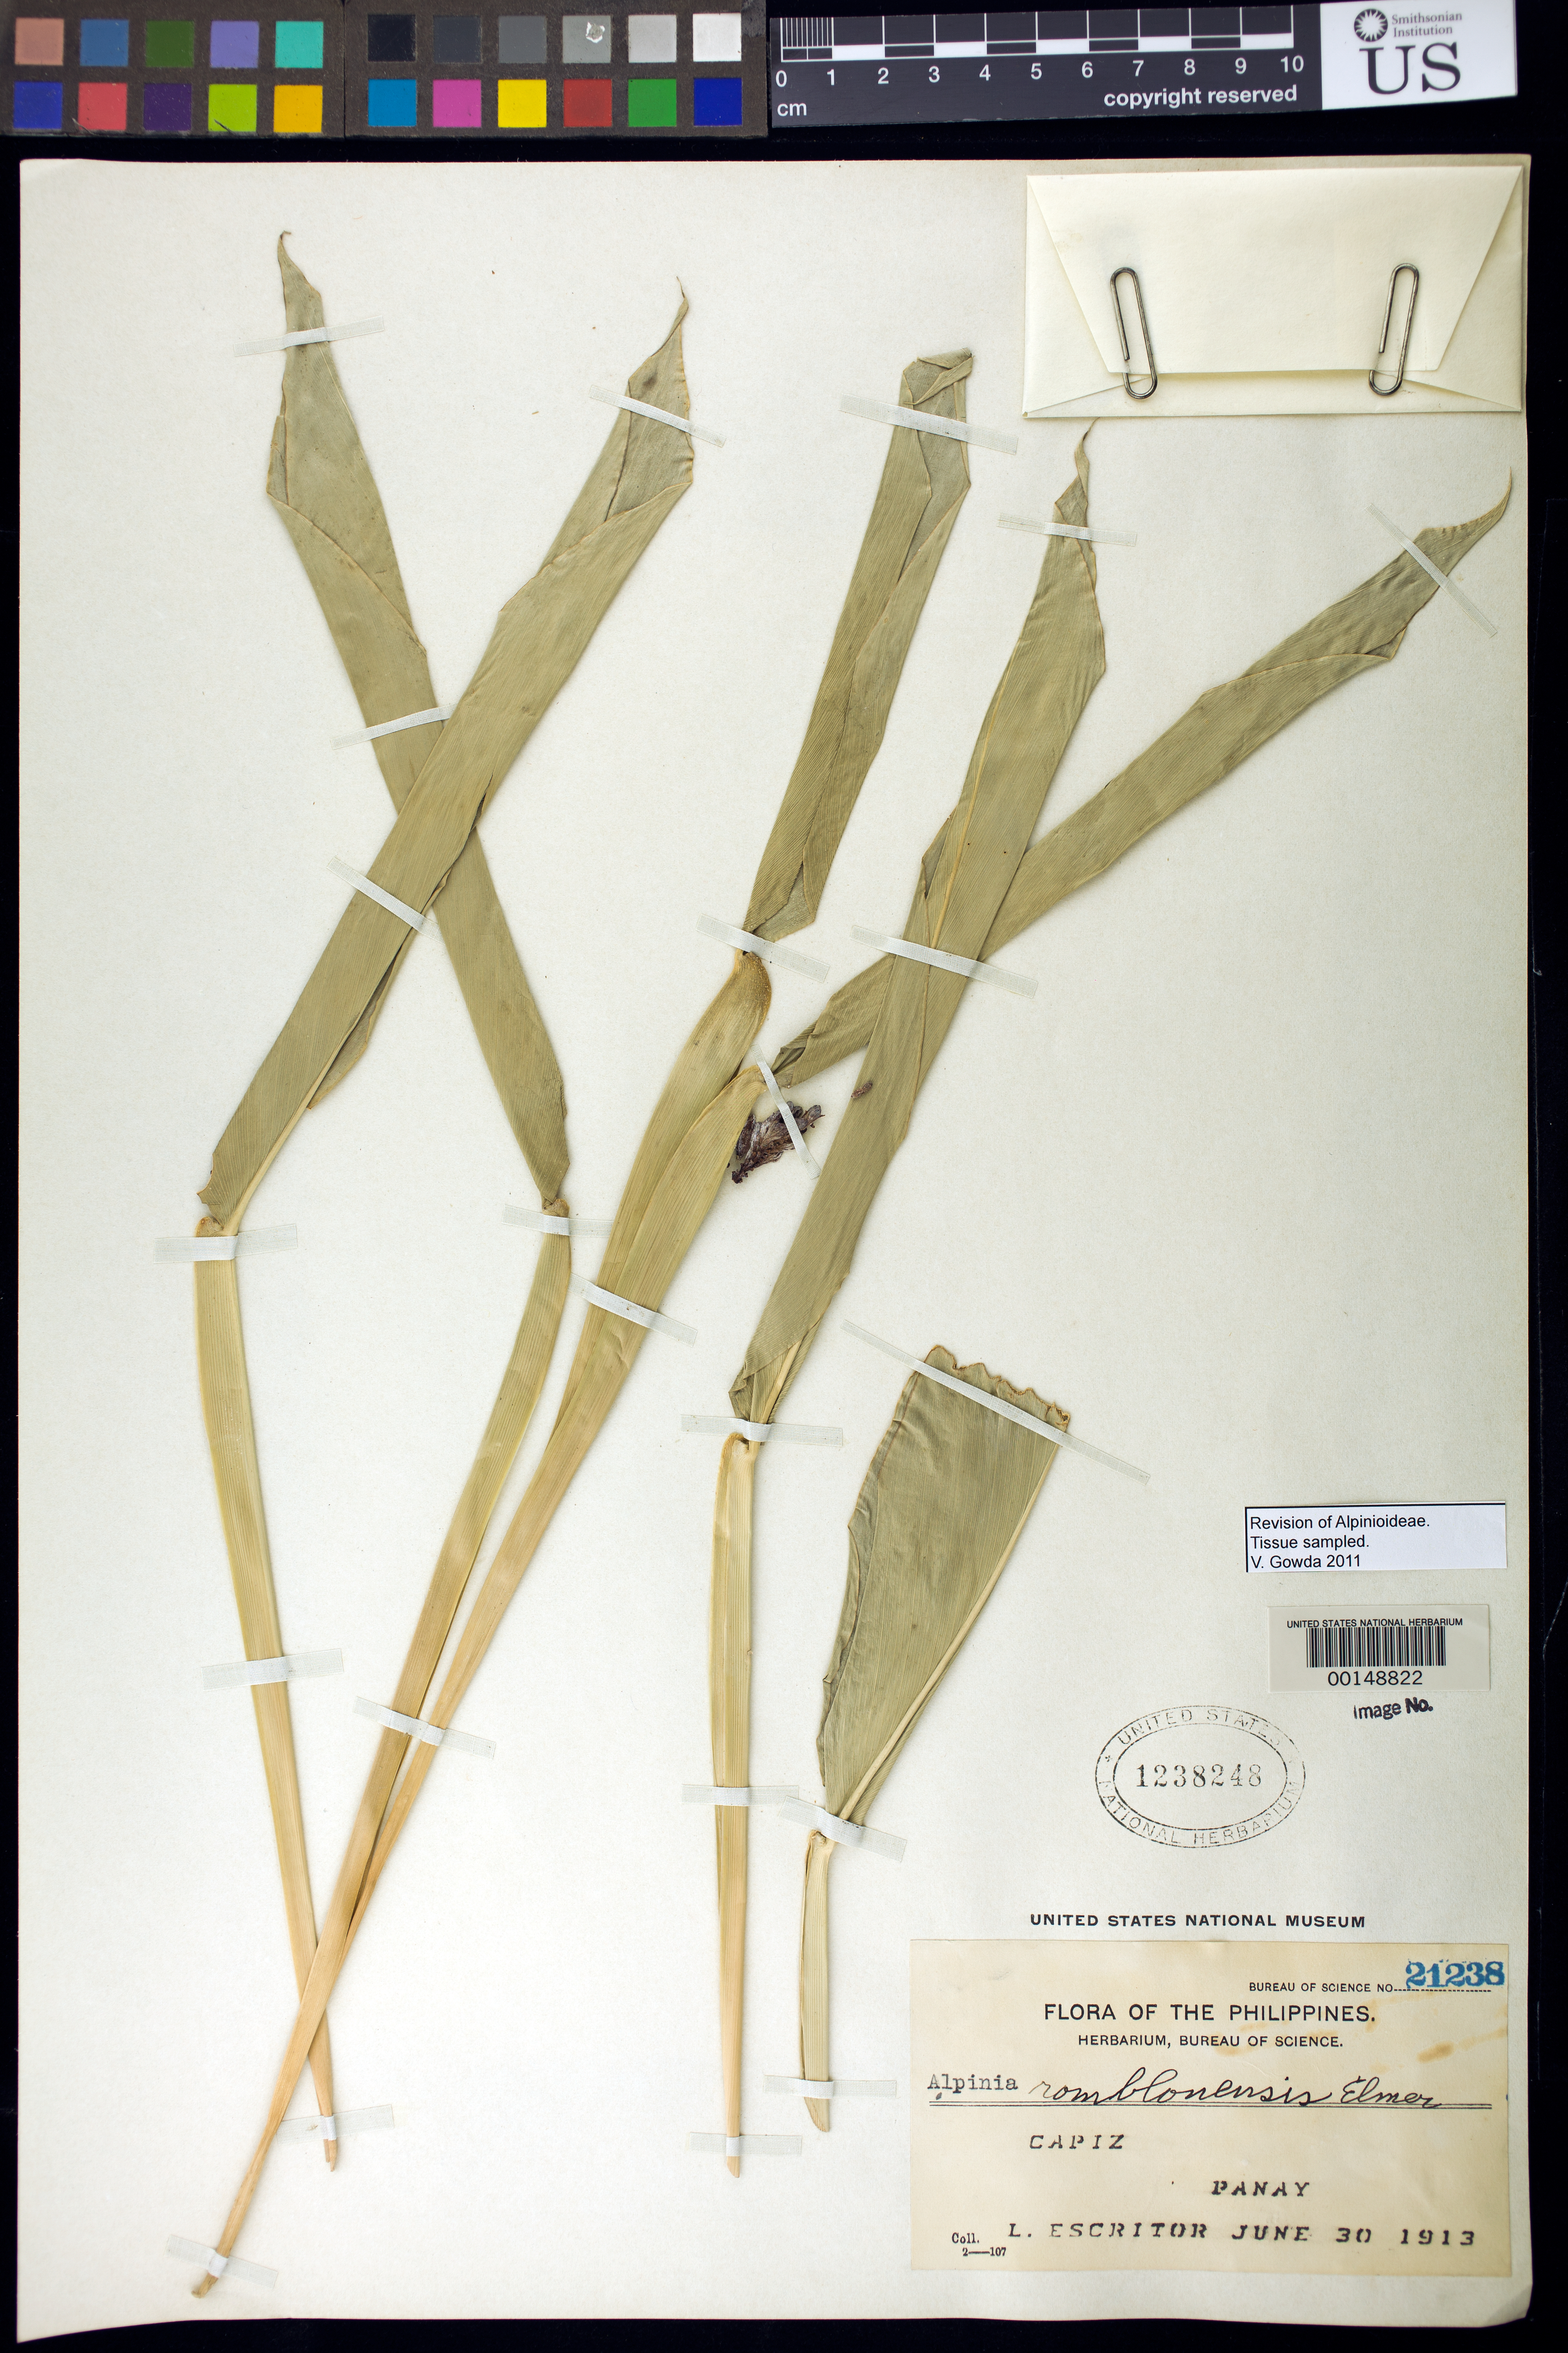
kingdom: Plantae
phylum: Tracheophyta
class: Liliopsida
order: Zingiberales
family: Zingiberaceae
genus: Alpinia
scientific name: Alpinia romblonensis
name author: Elmer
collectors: L. Escritor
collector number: Bur. Sci. 21238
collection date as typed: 30 Jun 1913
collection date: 1913-06-30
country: Philippines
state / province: Western Visayas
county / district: Capiz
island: Panay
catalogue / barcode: US 1238248